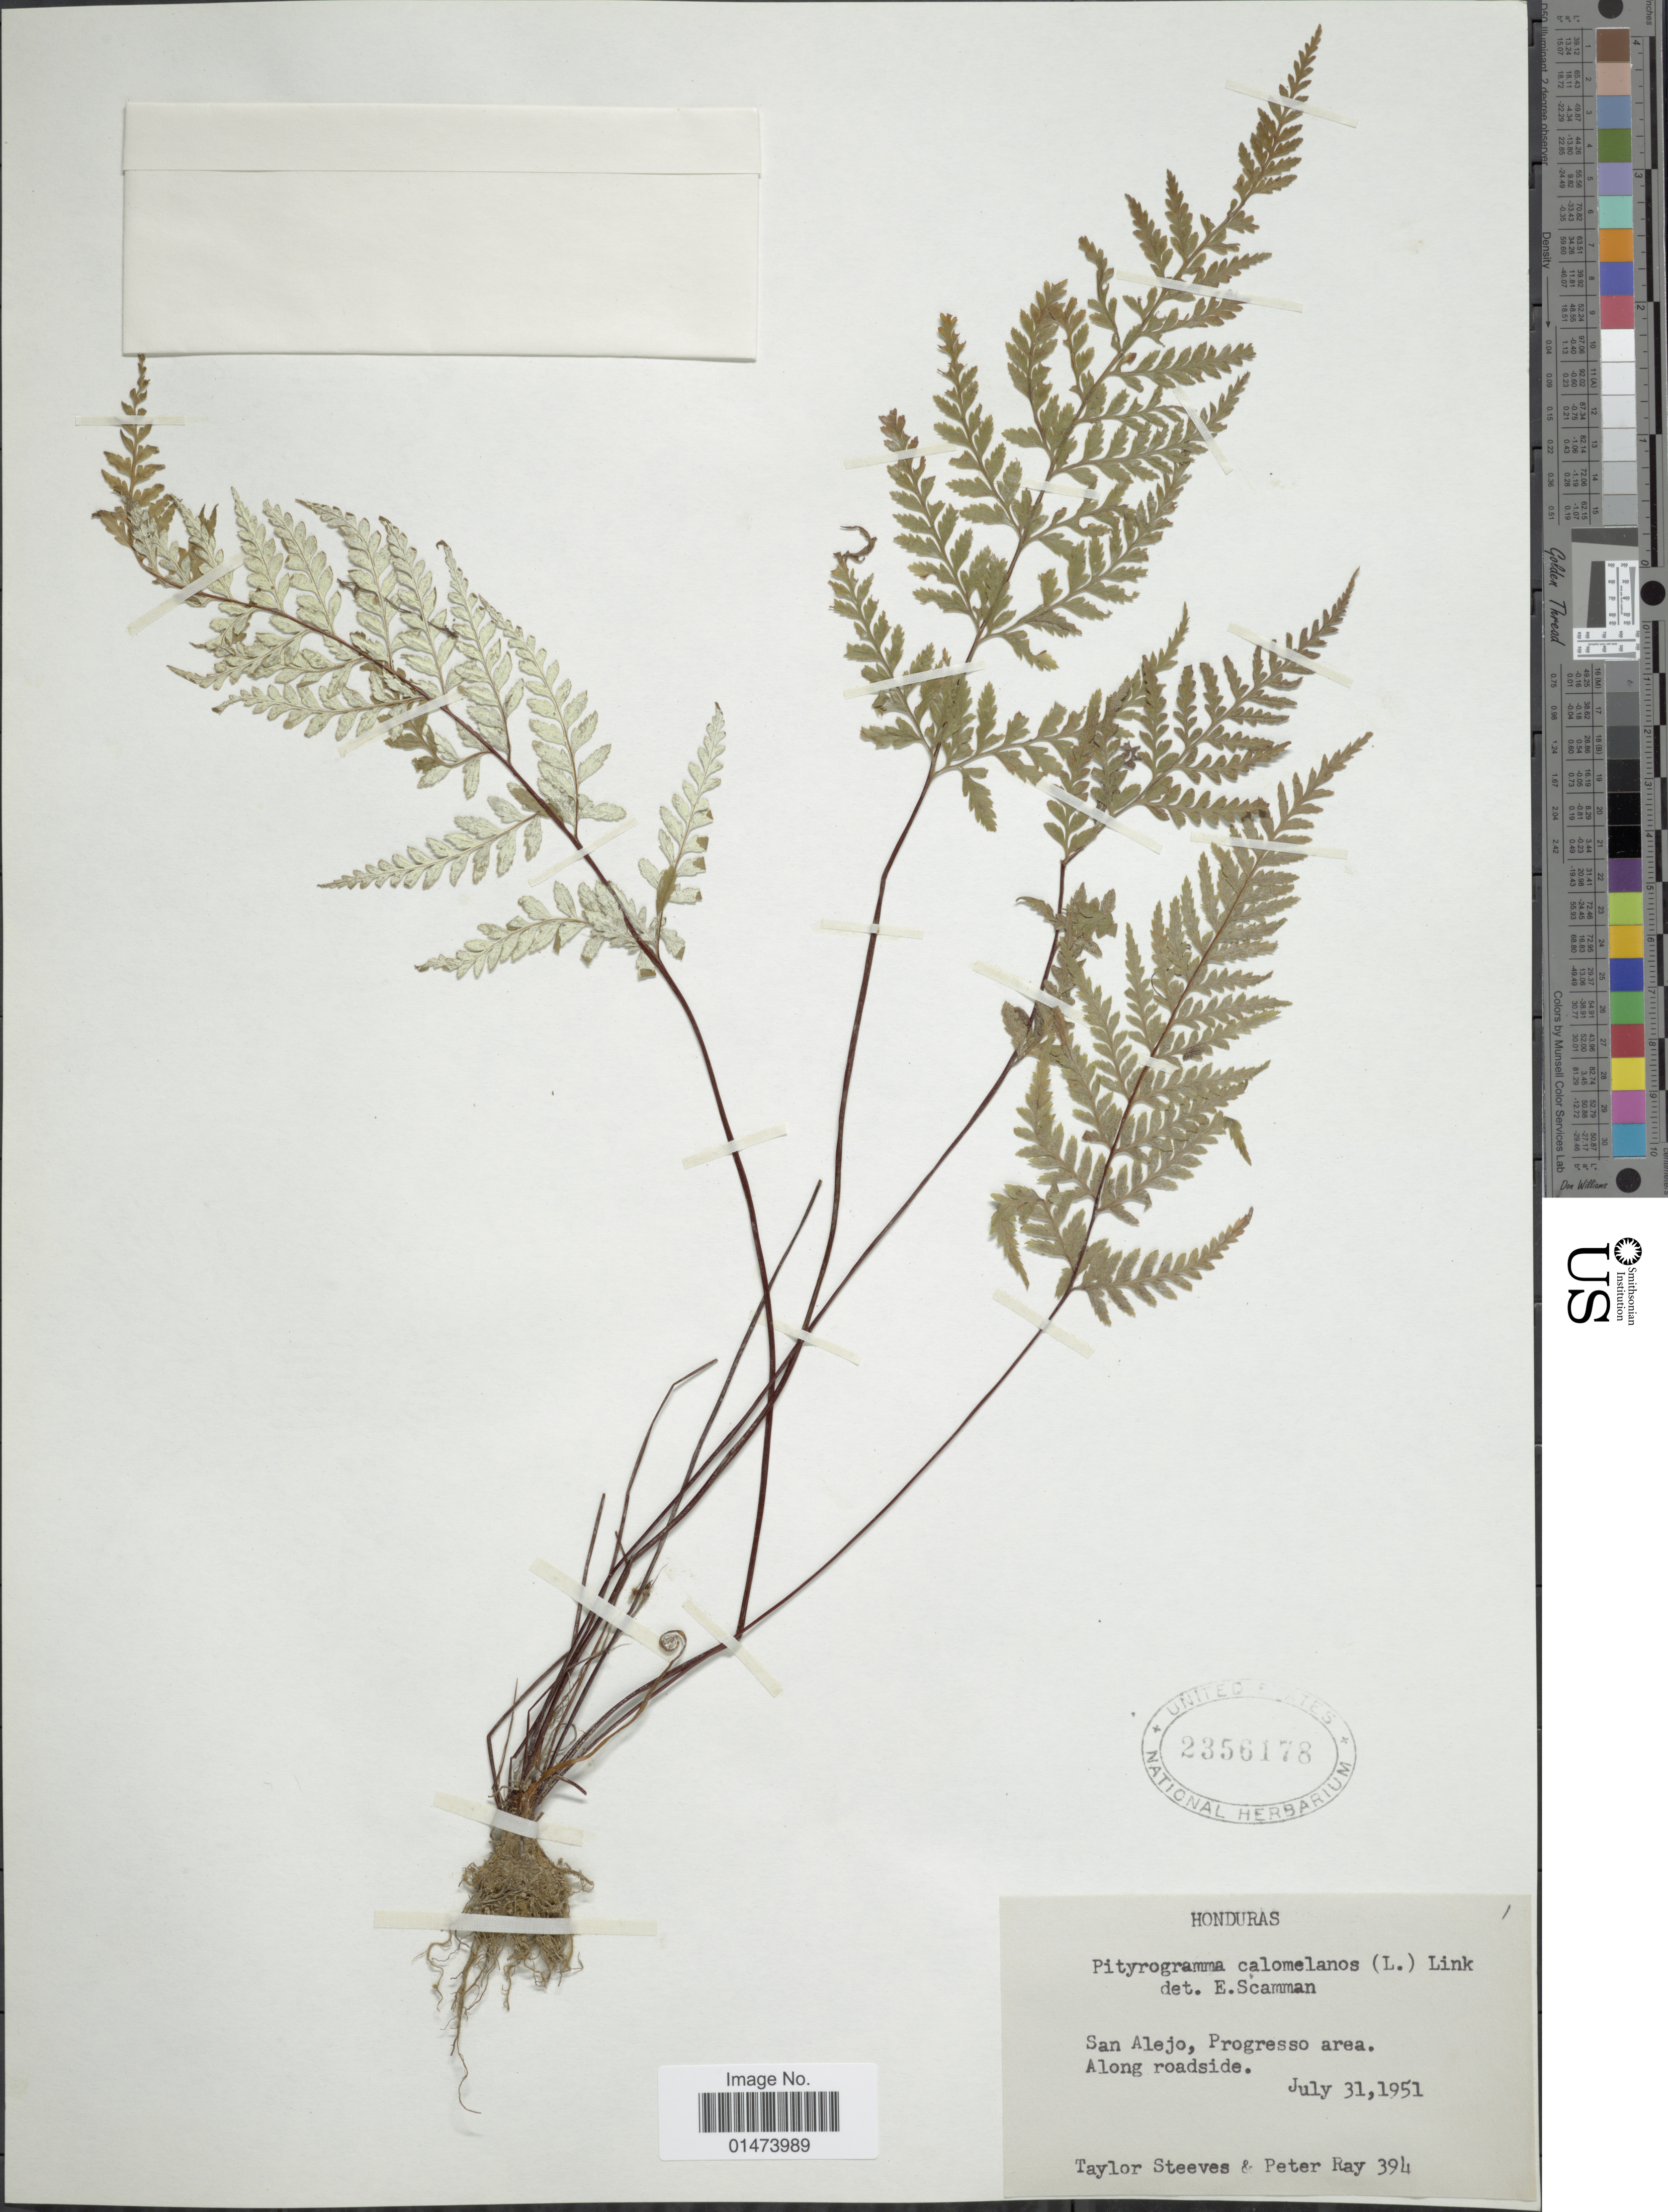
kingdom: Plantae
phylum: Tracheophyta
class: Polypodiopsida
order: Polypodiales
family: Pteridaceae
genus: Pityrogramma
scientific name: Pityrogramma calomelanos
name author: (L.) Link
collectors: T. Steeves & P. Ray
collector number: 394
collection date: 1951-07-31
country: Honduras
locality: San Alejo, Progresso area. Along roadside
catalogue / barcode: US 2356178